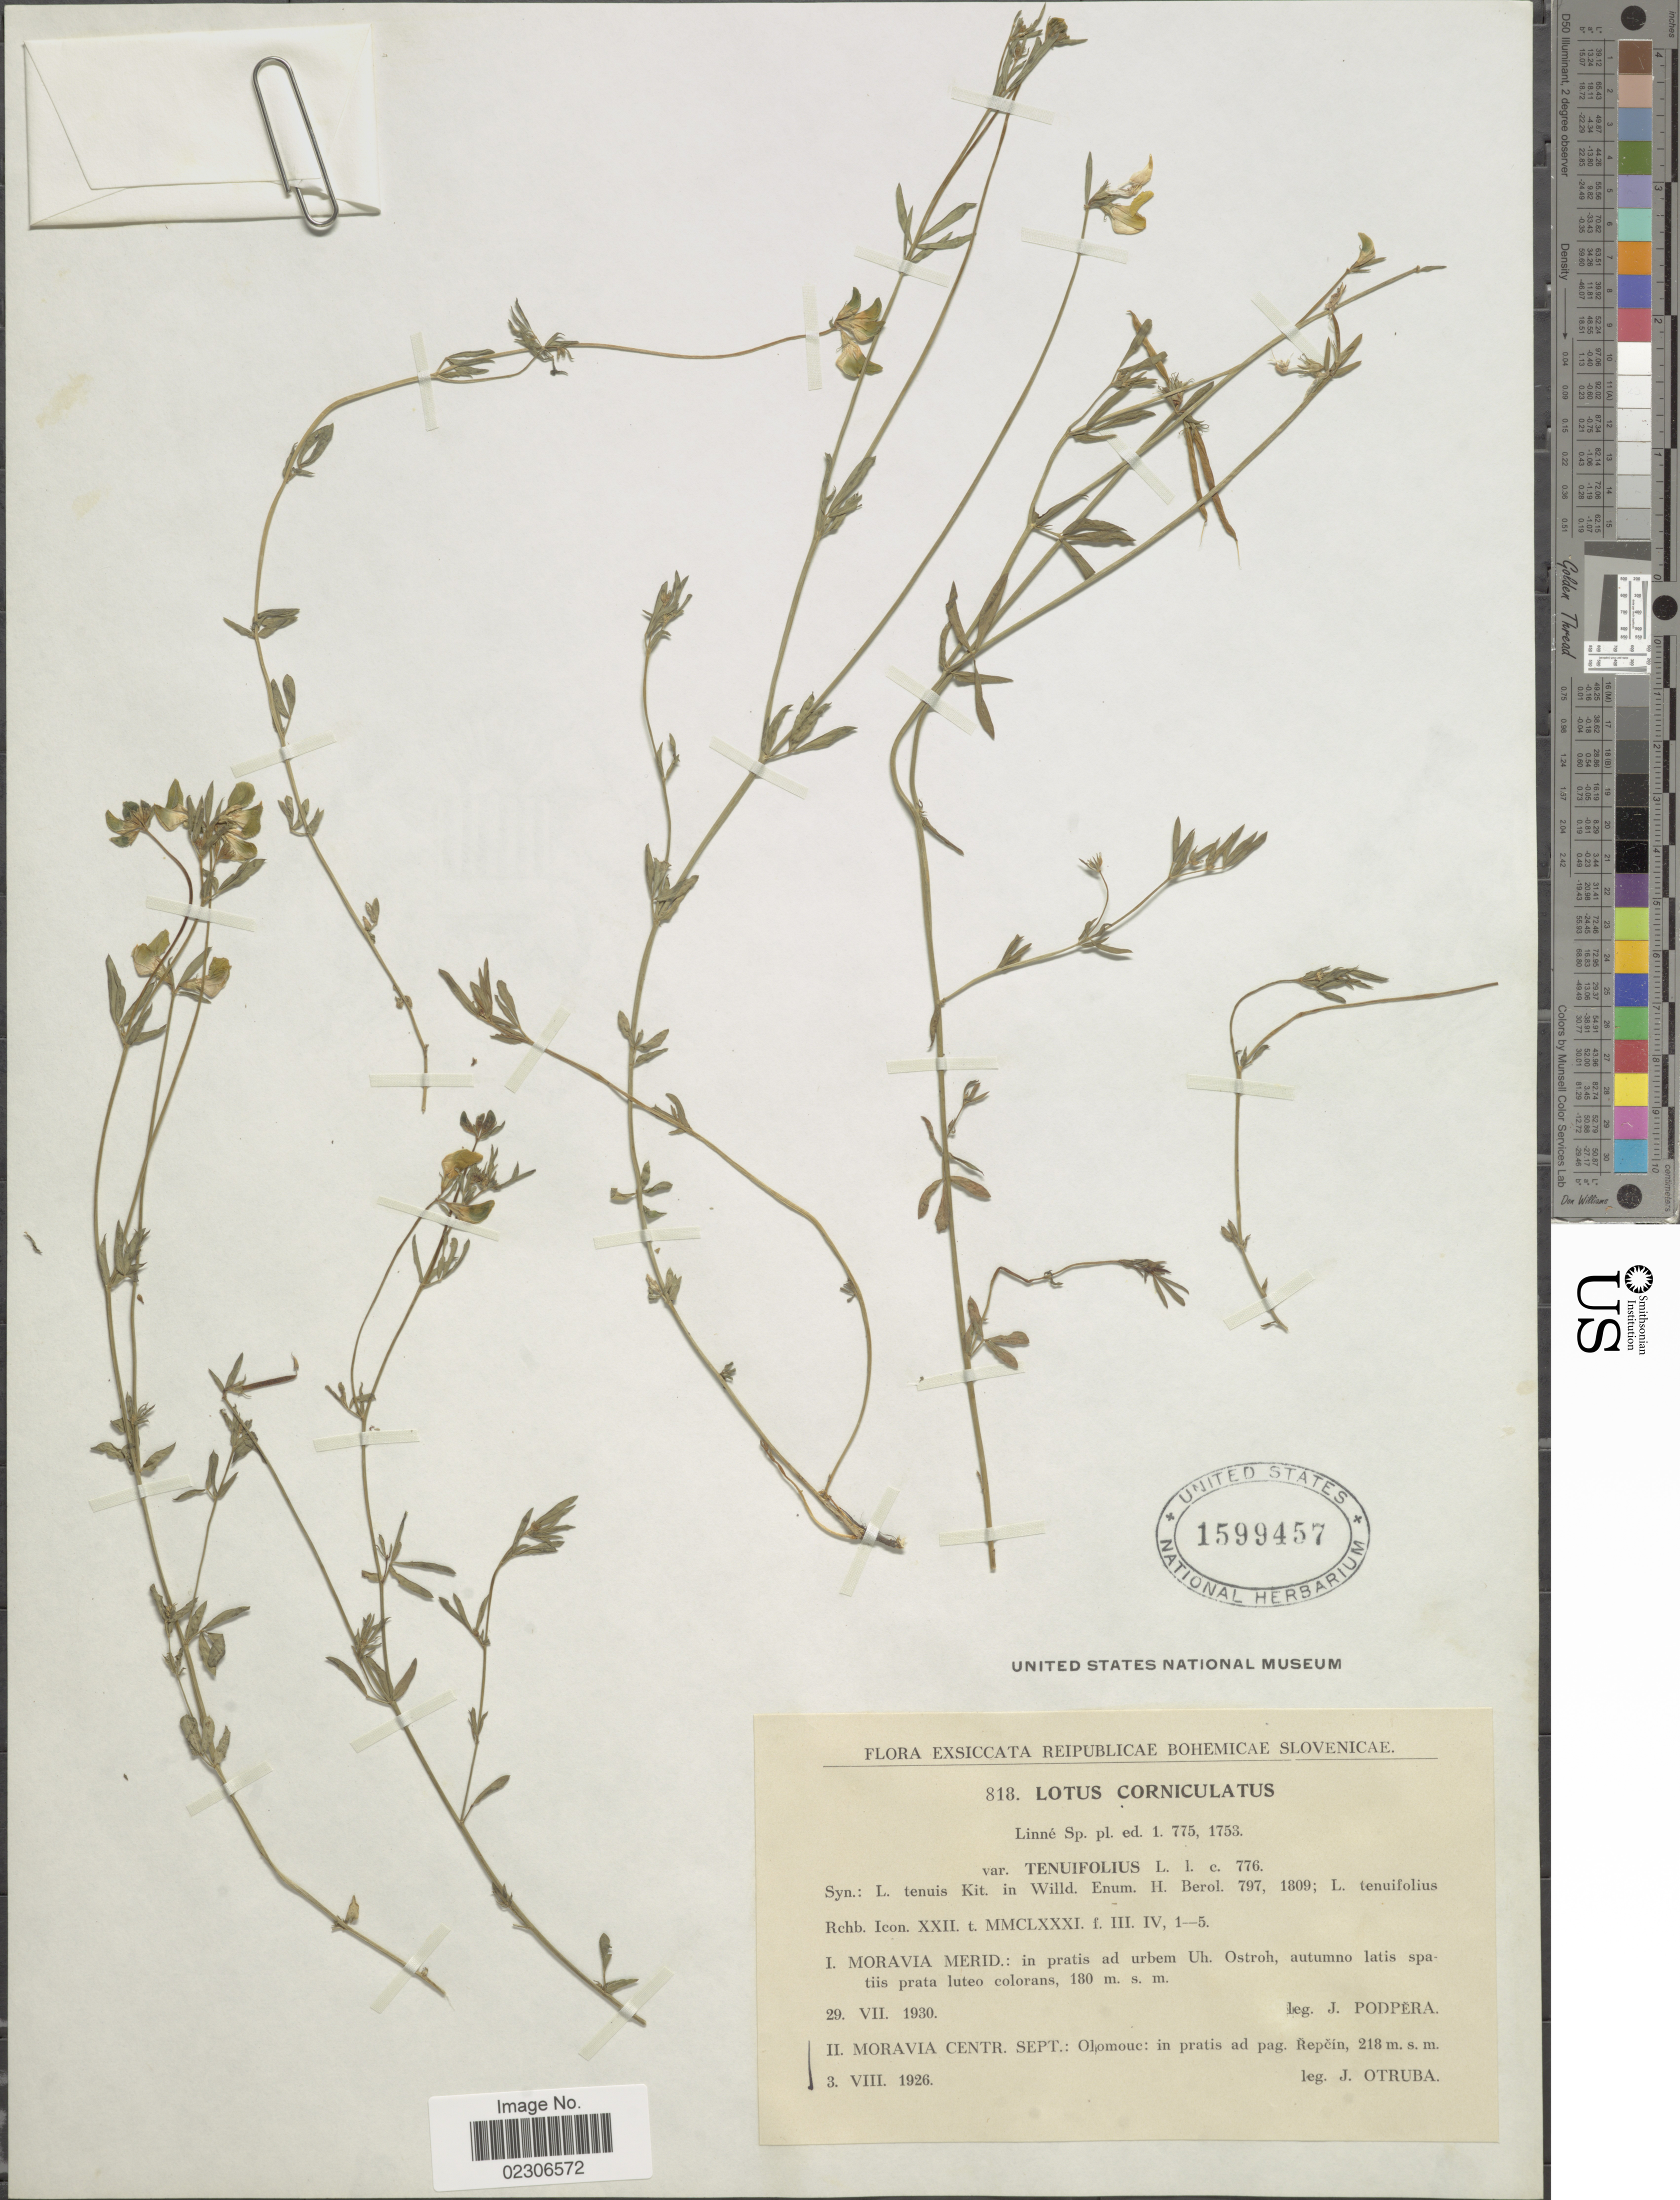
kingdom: Plantae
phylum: Tracheophyta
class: Magnoliopsida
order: Fabales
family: Fabaceae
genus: Lotus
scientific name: Lotus corniculatus var. tenuifolius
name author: L.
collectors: J. Otruba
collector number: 818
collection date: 1926-08-03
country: Czechia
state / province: Moravian-Silesian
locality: Reipublicae Bohemicae Slovenicae. Moravia Centr. Sept.: Olomoue: ad pag. Repcín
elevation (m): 218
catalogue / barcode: US 1599457